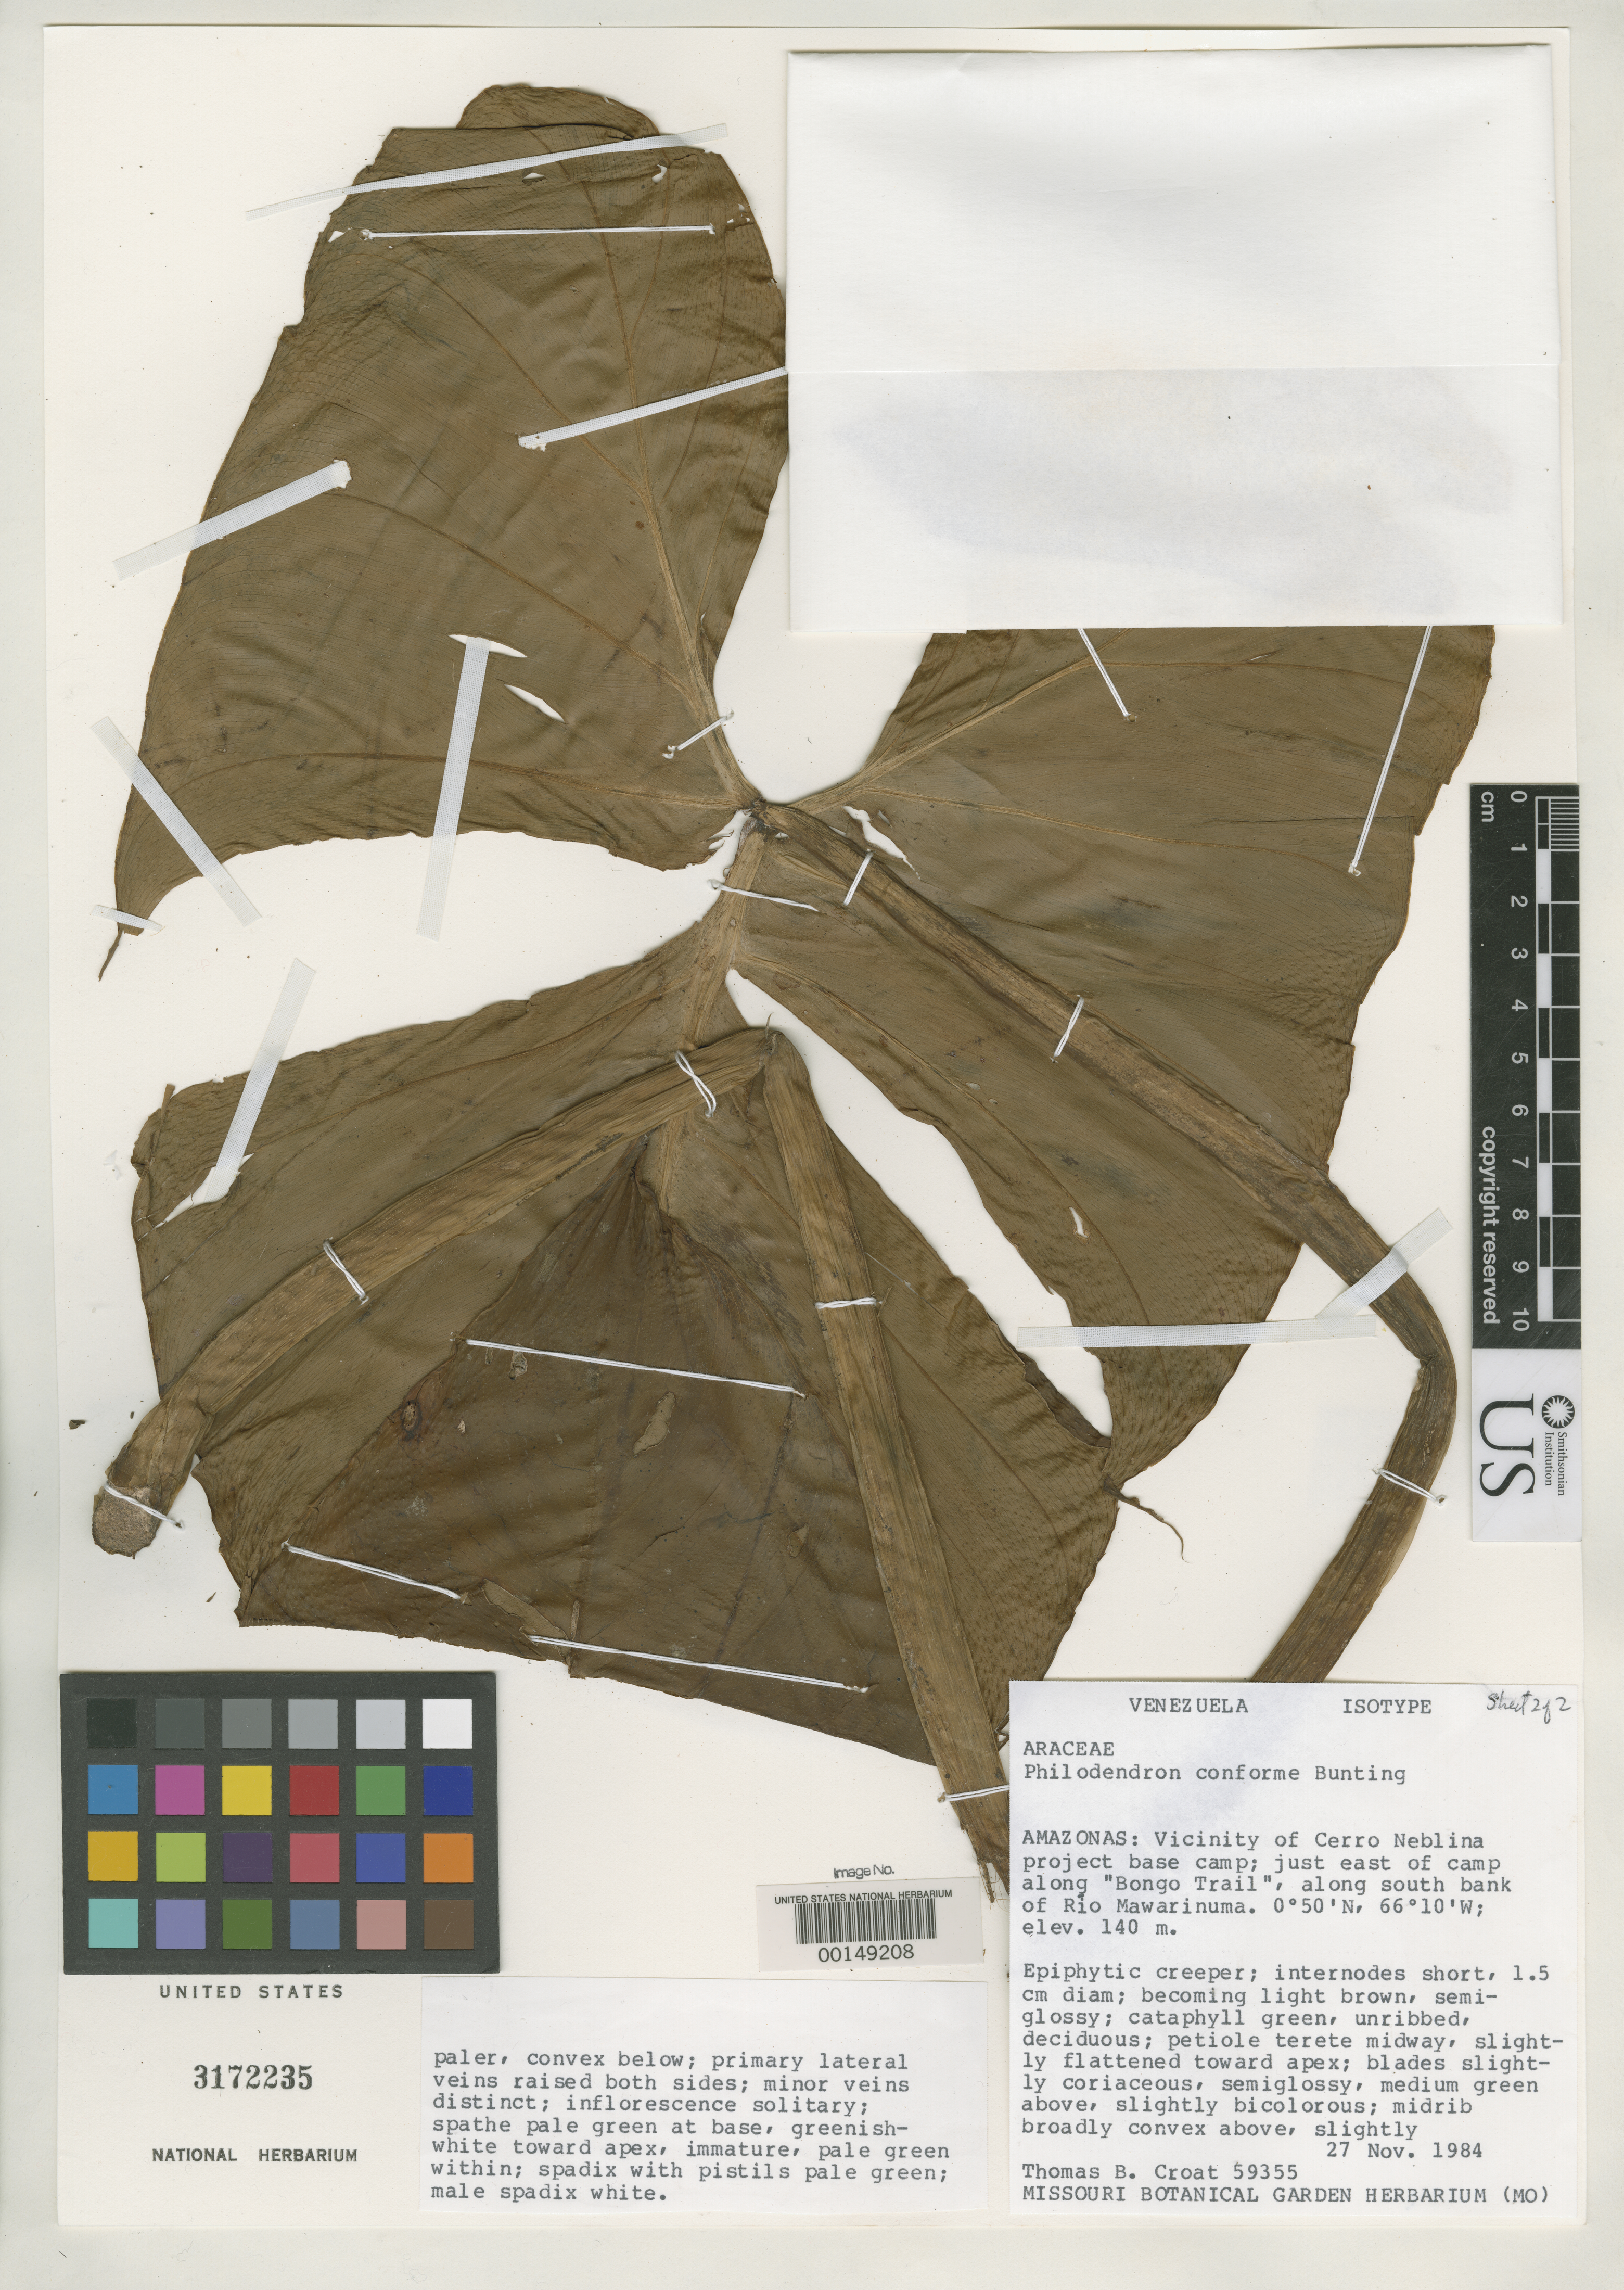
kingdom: Plantae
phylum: Tracheophyta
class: Liliopsida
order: Alismatales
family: Araceae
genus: Philodendron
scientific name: Philodendron conforme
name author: G.S. Bunting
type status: Isotype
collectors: T. B. Croat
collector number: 59355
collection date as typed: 27 Nov 1984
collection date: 1984-11-27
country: Venezuela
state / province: Amazonas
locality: Vicinity of Cerro Neblina project base camp, just E of camp along Bongo trail, along S bank of Rio Mawarinuma.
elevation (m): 140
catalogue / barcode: US 3172235